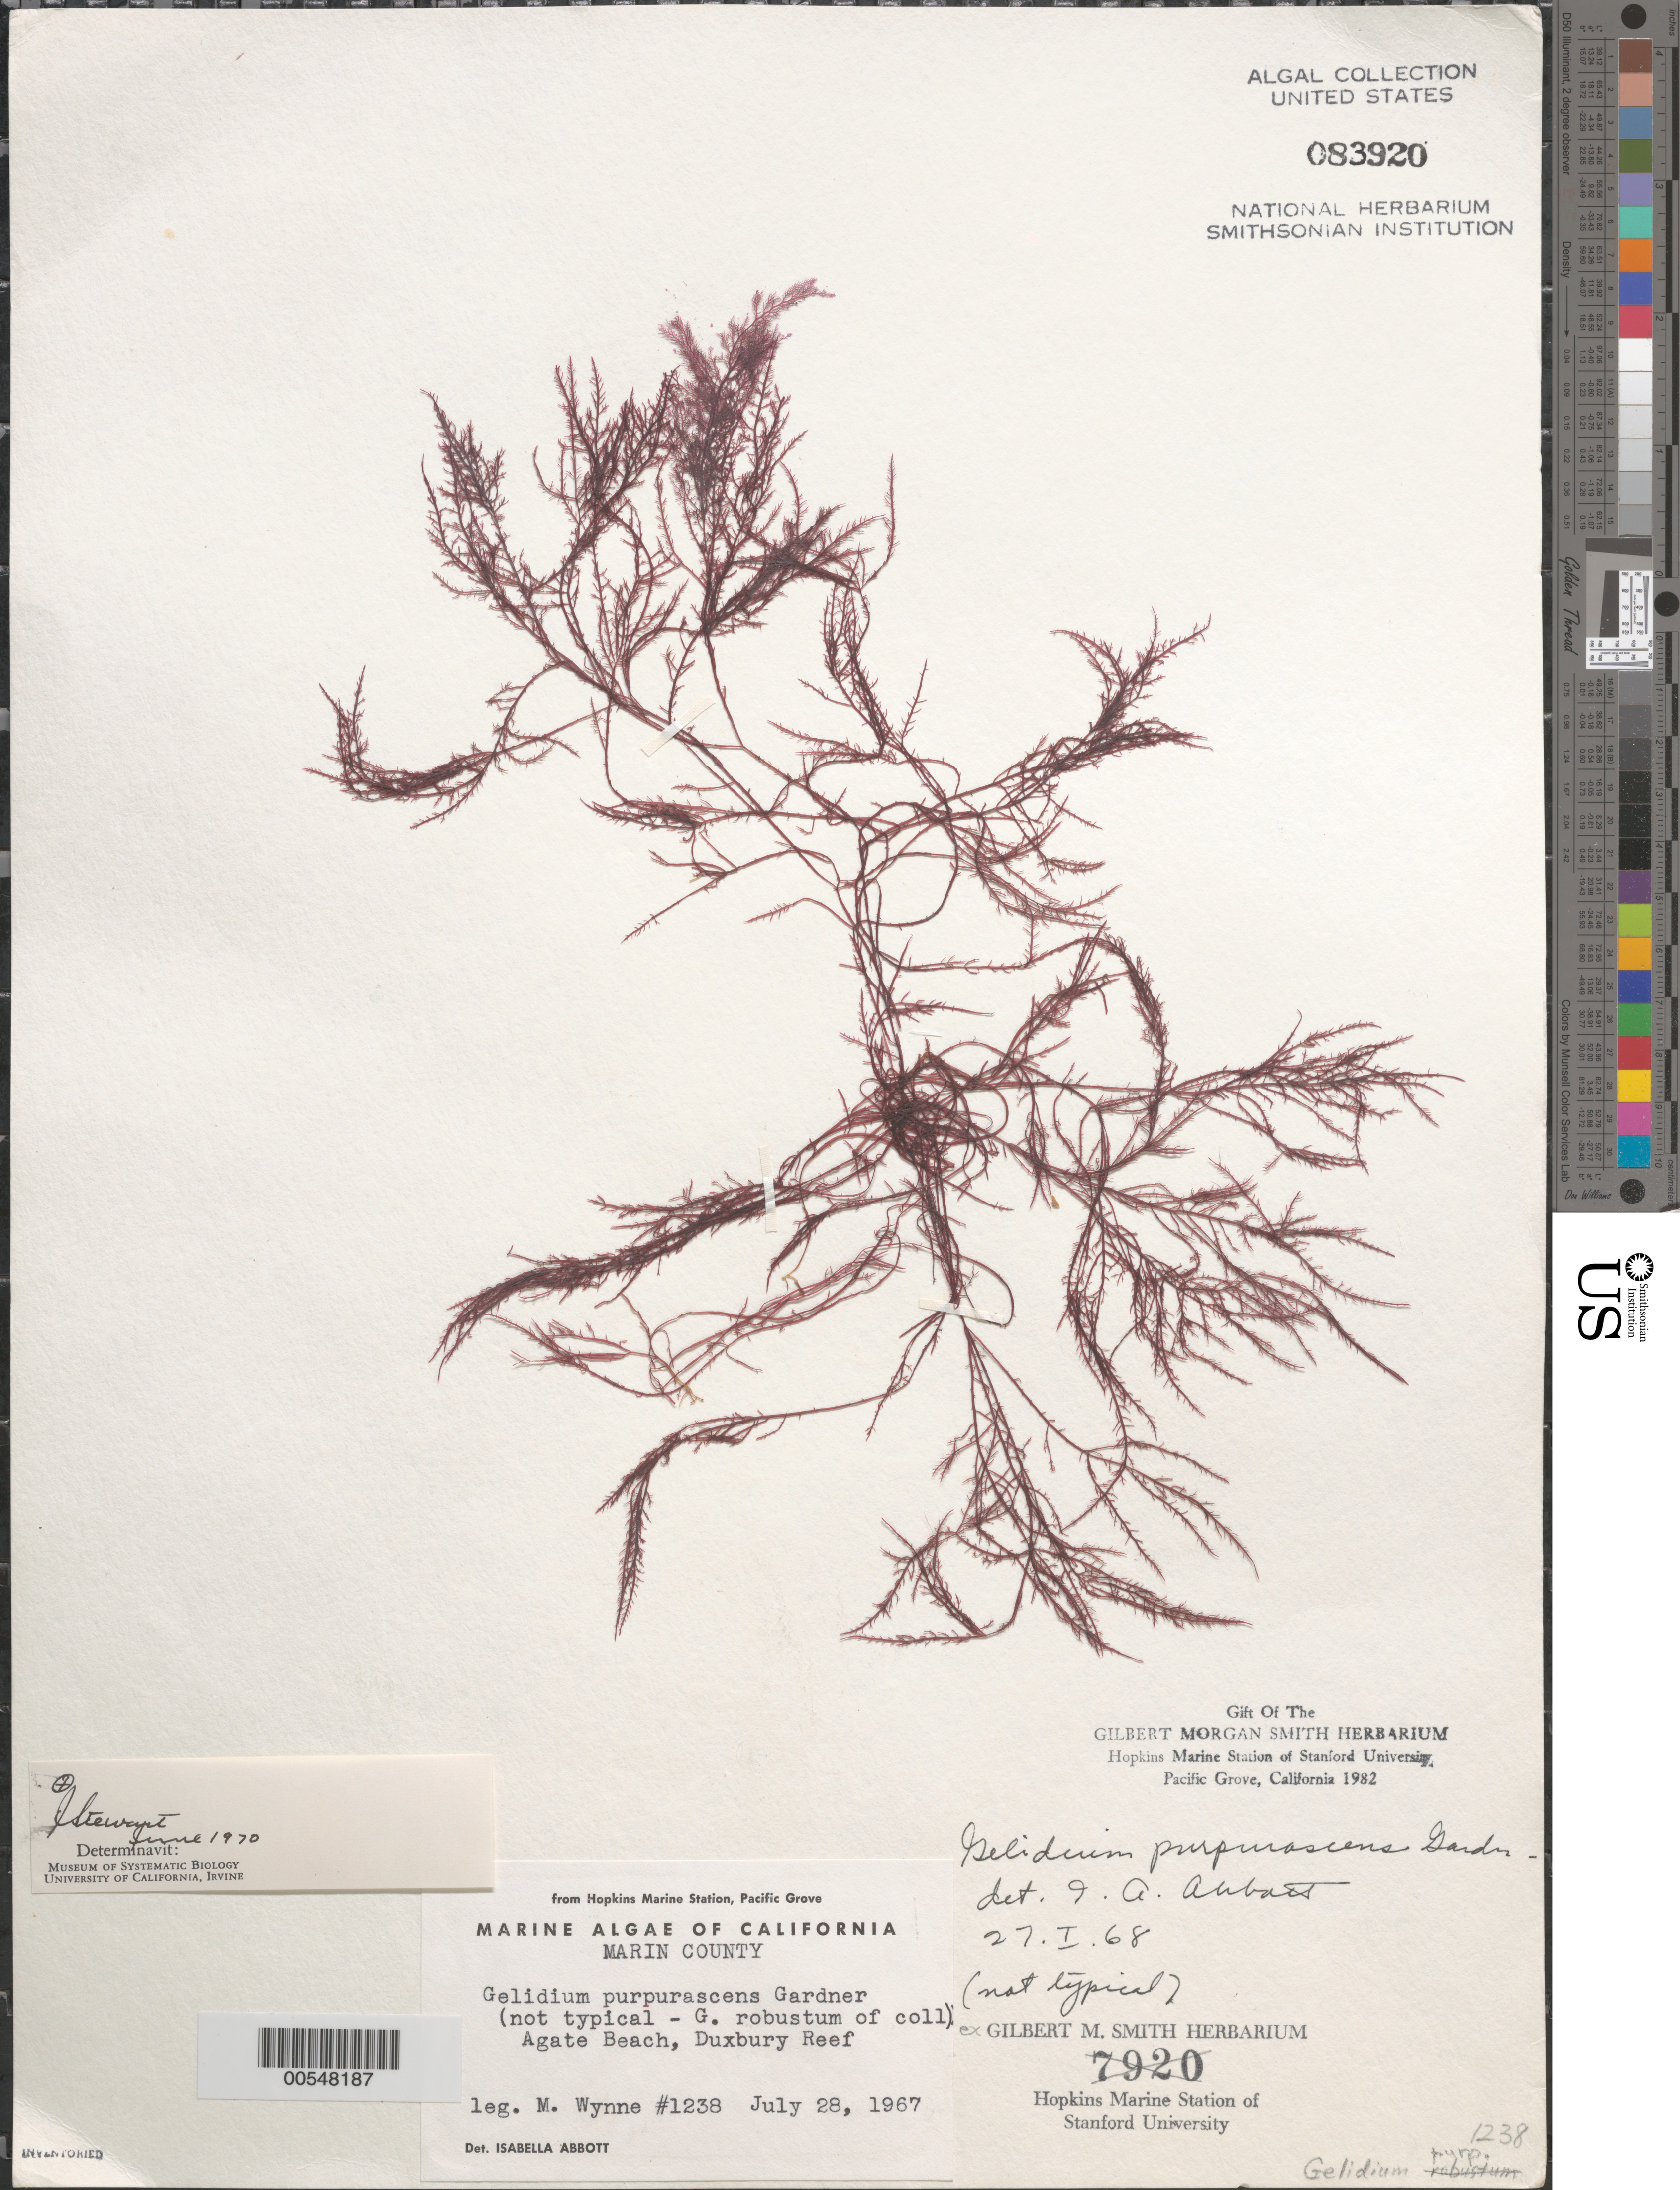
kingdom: Plantae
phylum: Rhodophyta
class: Florideophyceae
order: Gelidiales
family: Gelidiaceae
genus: Gelidium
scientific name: Gelidium purpurascens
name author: N.L. Gardner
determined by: Stewart, J.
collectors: M.J. Wynne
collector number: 1238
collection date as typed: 28 Jul 1967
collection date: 1967-07-28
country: United States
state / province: California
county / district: Marin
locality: Agate Beach, Duxbury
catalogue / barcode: US 83920